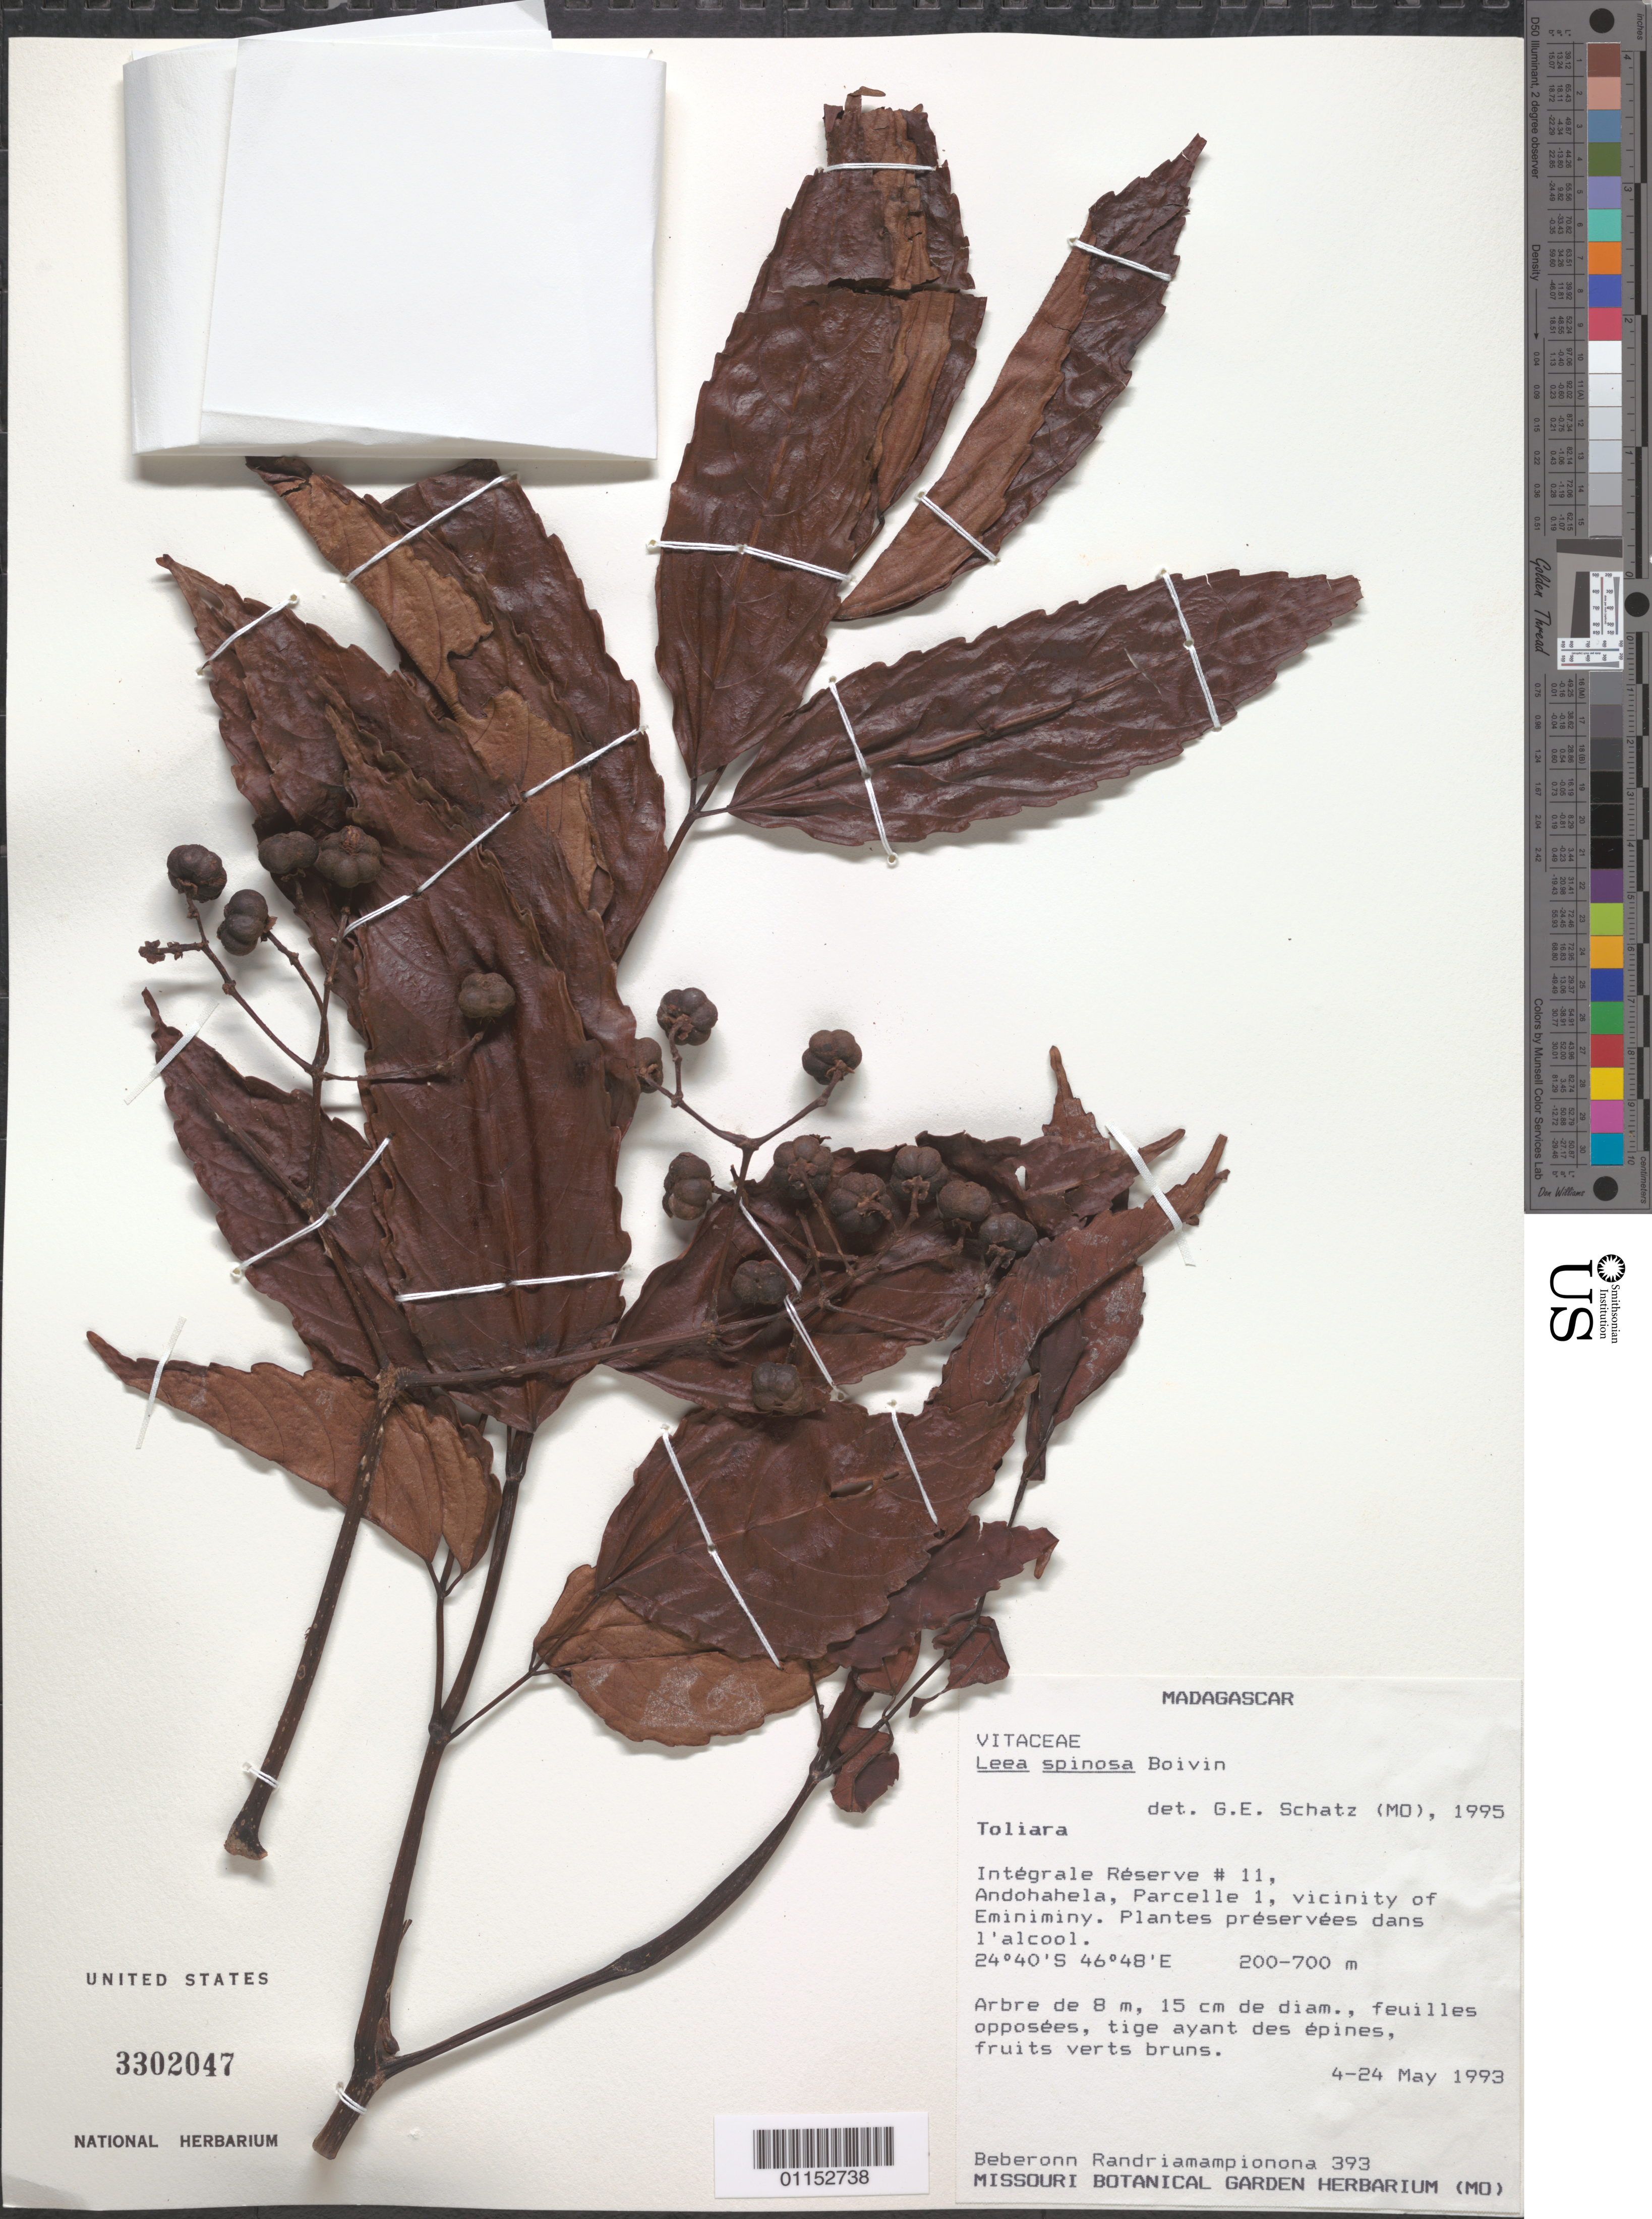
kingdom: Plantae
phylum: Tracheophyta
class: Magnoliopsida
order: Vitales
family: Vitaceae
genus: Leea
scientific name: Leea spinosa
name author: Spreng.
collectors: B. Randriamampionona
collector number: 393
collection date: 1993-05-04/1993-05-24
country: Madagascar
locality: Integrale Reserve # 11, Andohahela, Parcelle 1, vicinity of Eminiminy.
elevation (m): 200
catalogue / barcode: US 3302047